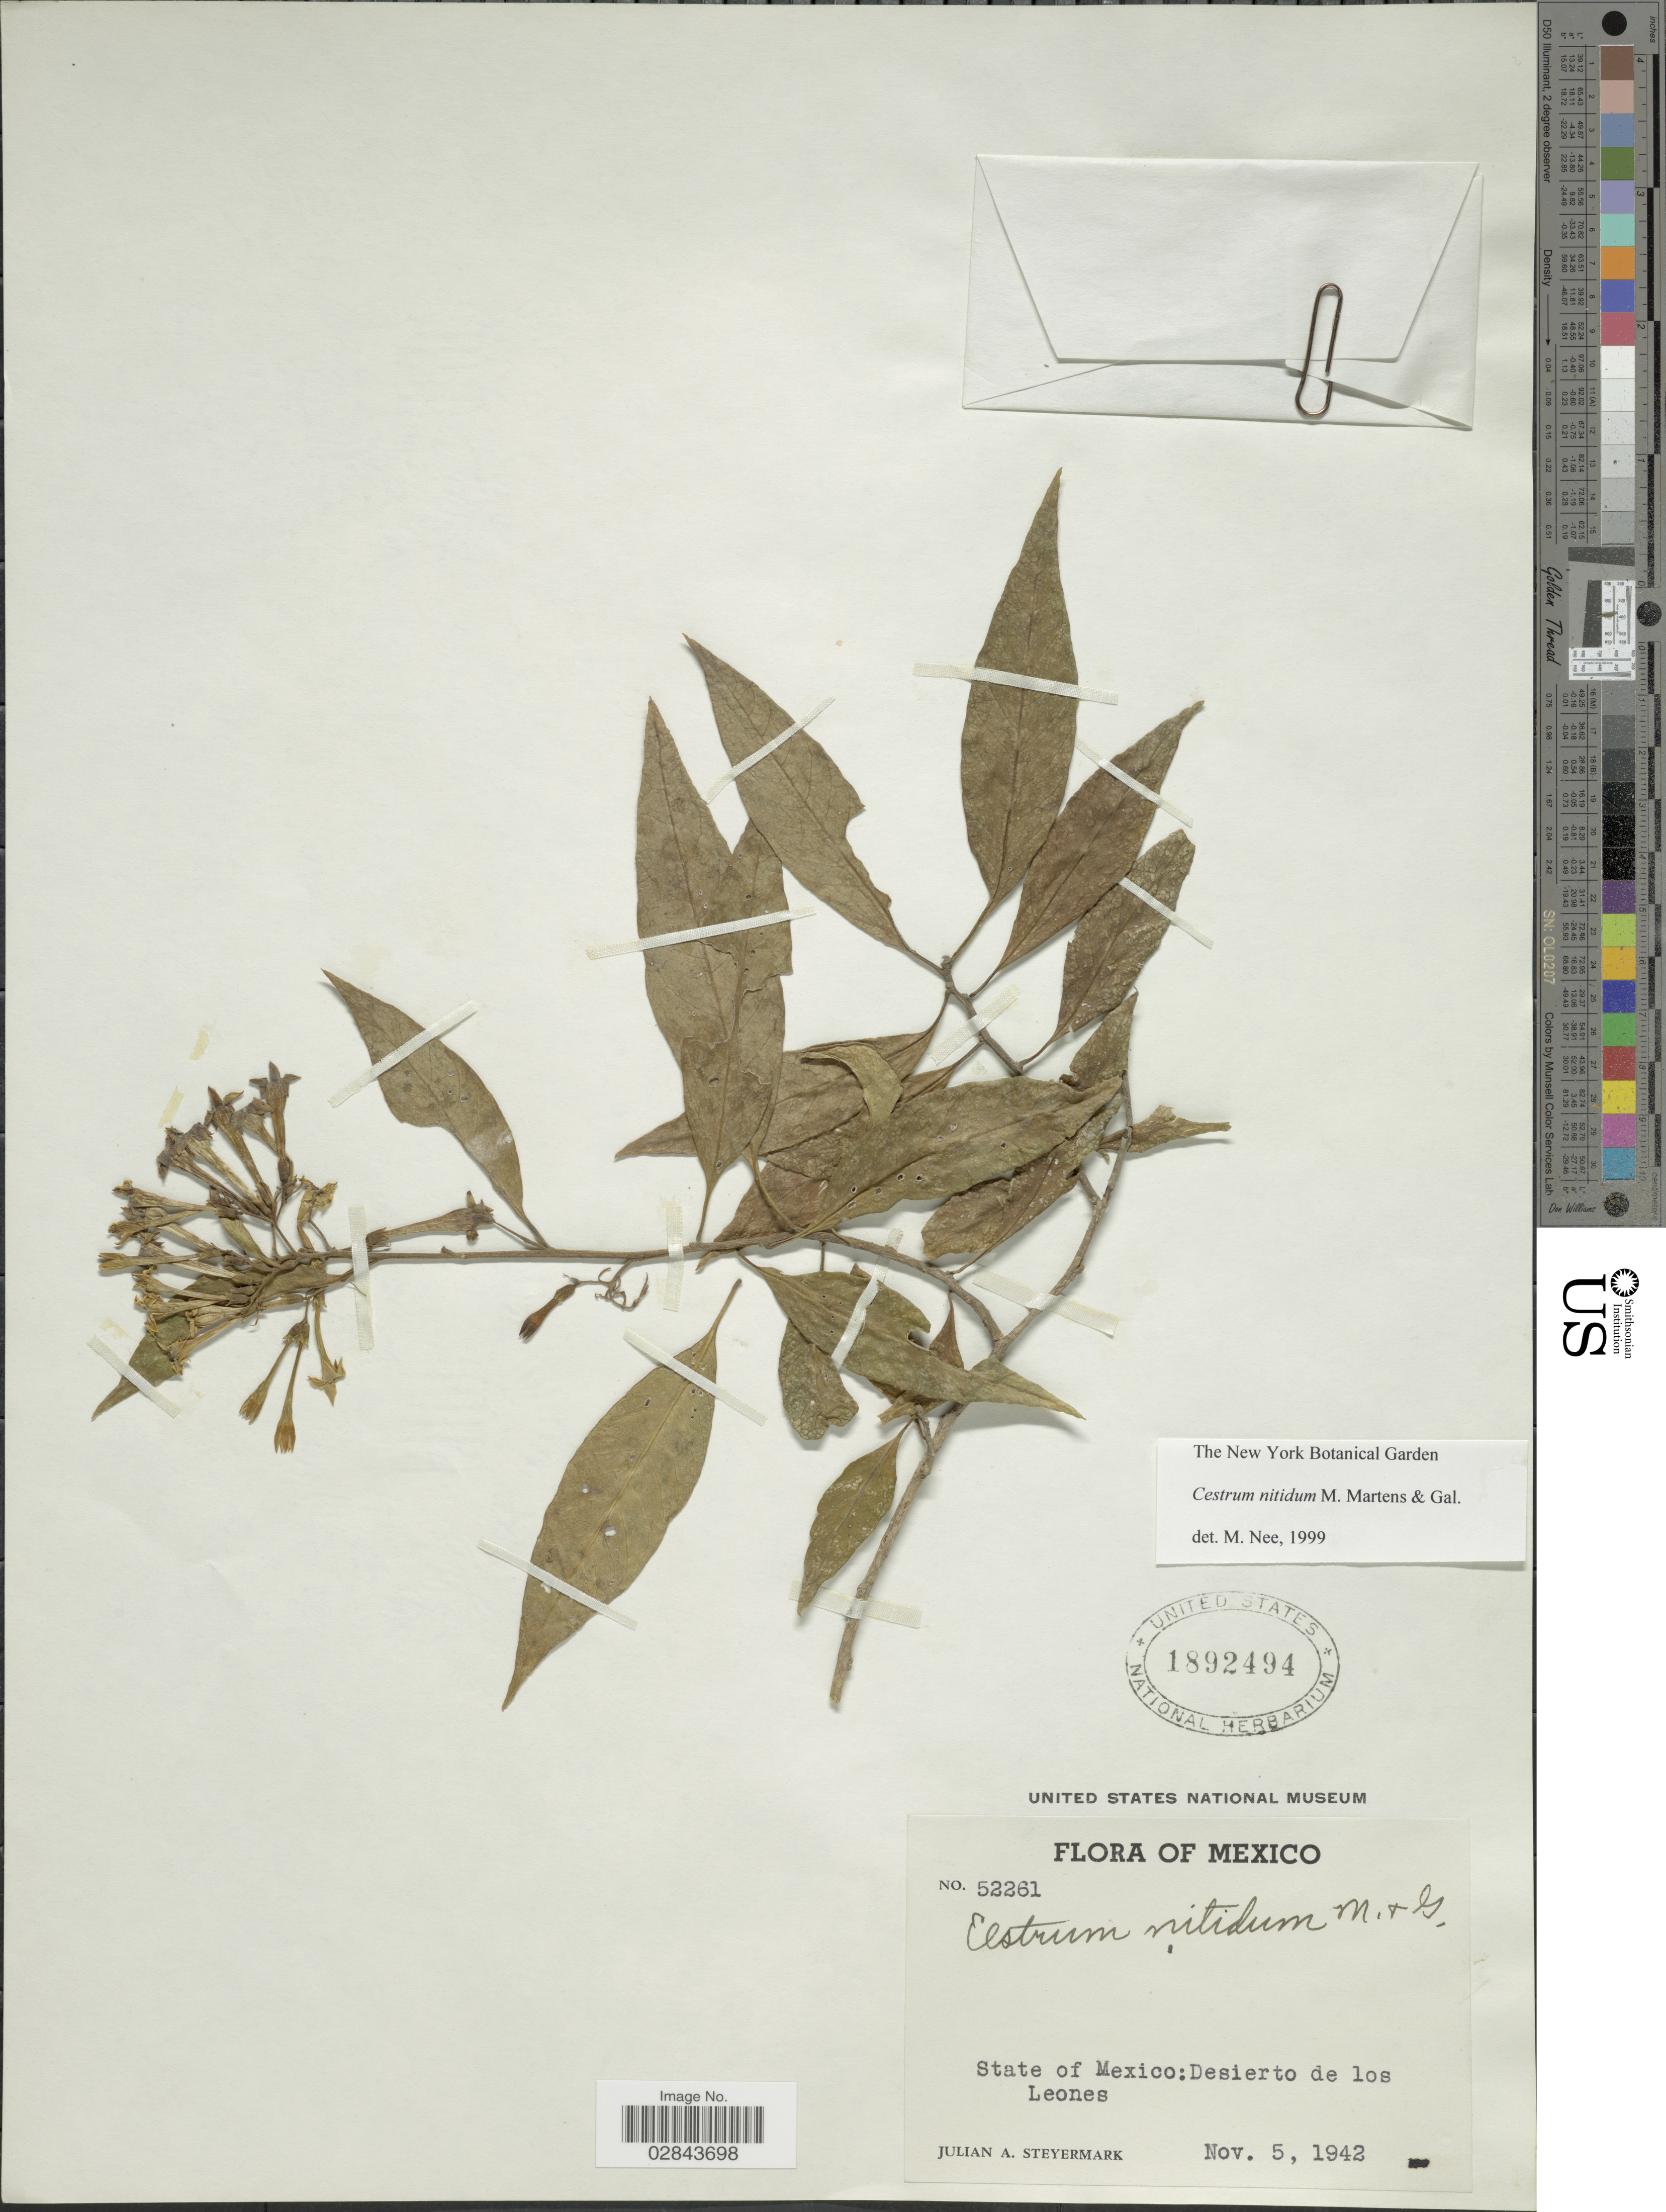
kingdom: Plantae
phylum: Tracheophyta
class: Magnoliopsida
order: Solanales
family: Solanaceae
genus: Cestrum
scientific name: Cestrum nitidum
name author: M. Martens & Galeotti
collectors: J. Steyermark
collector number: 52261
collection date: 1942-11-05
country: Mexico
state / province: México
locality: Desierto de los Leones.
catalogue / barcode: US 1892494